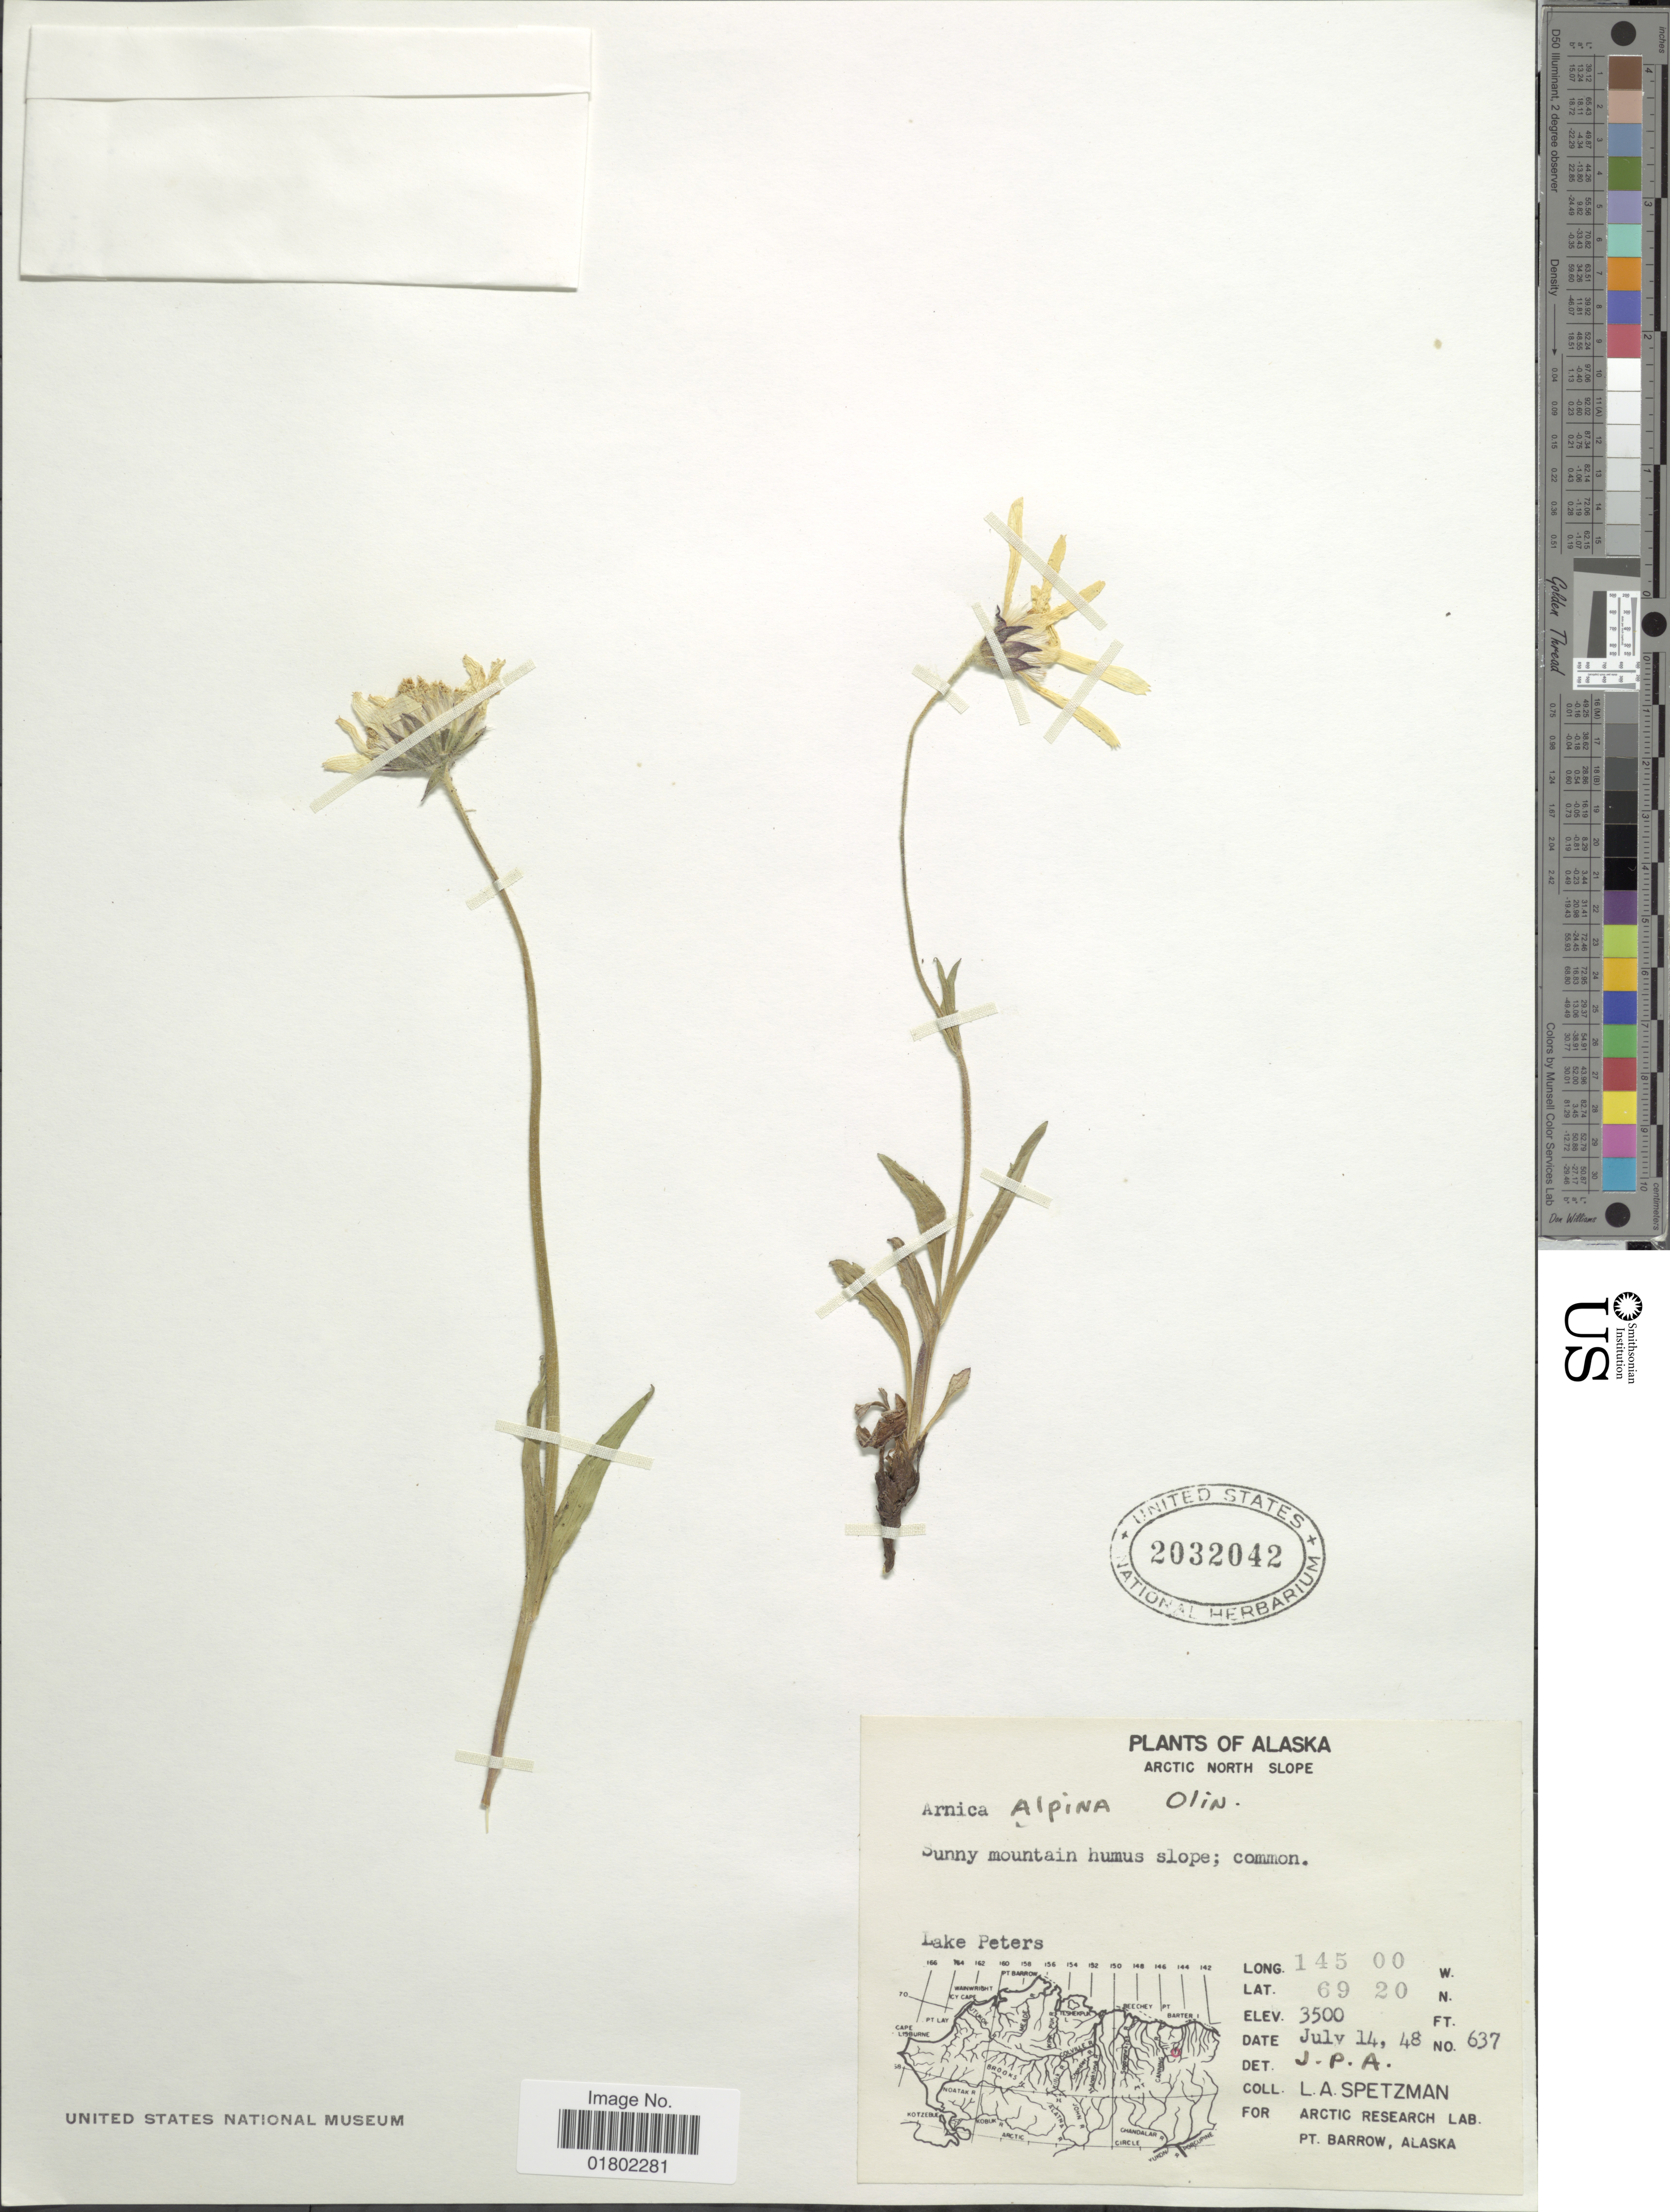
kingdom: Plantae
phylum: Tracheophyta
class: Magnoliopsida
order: Asterales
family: Asteraceae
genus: Arnica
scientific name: Arnica alpina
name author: Willd. ex Steud.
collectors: L. Spetzman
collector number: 637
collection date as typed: Transcribed d/m/y: 14/7/48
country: United States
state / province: Alaska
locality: Arctic North Slope, Lake Peters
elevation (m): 1067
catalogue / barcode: US 2032042